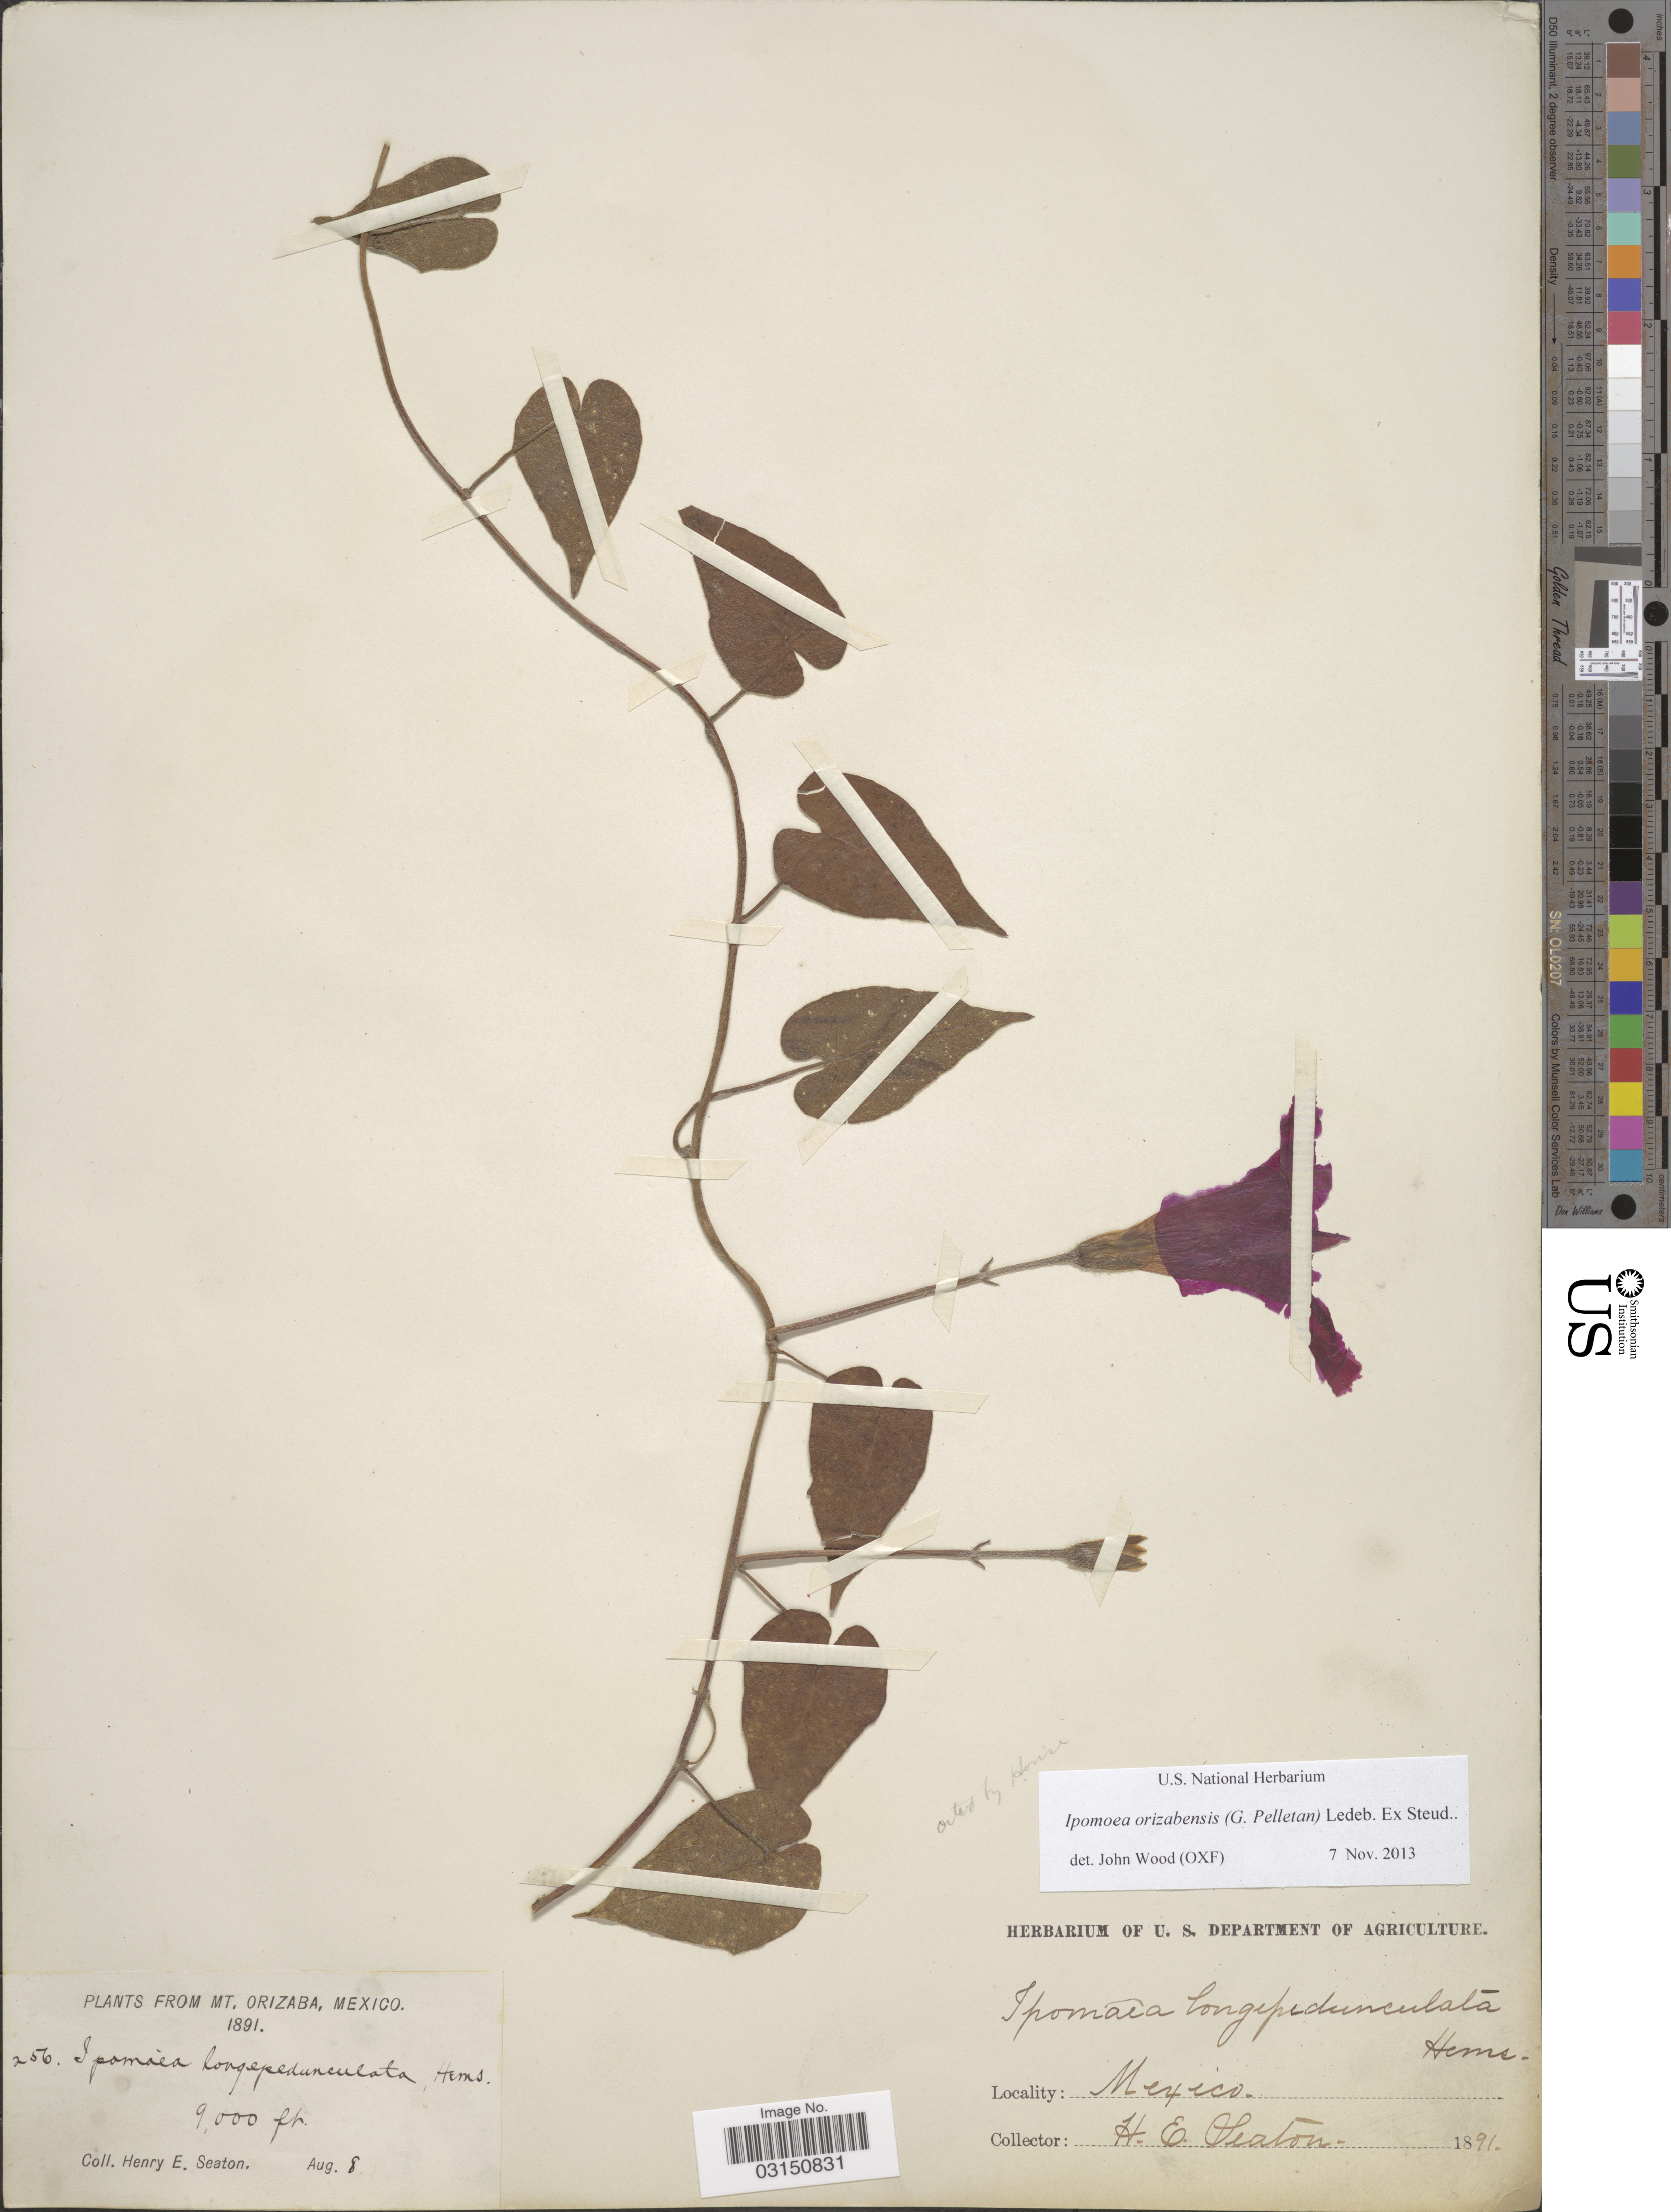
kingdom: Plantae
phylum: Tracheophyta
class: Magnoliopsida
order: Solanales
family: Convolvulaceae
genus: Ipomoea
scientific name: Ipomoea orizabensis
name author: (G. Pelletan) Ledeb. ex Steud.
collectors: H. E. Seaton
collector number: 256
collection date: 1891-08-08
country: Mexico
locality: Mt. Orizaba.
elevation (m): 2743